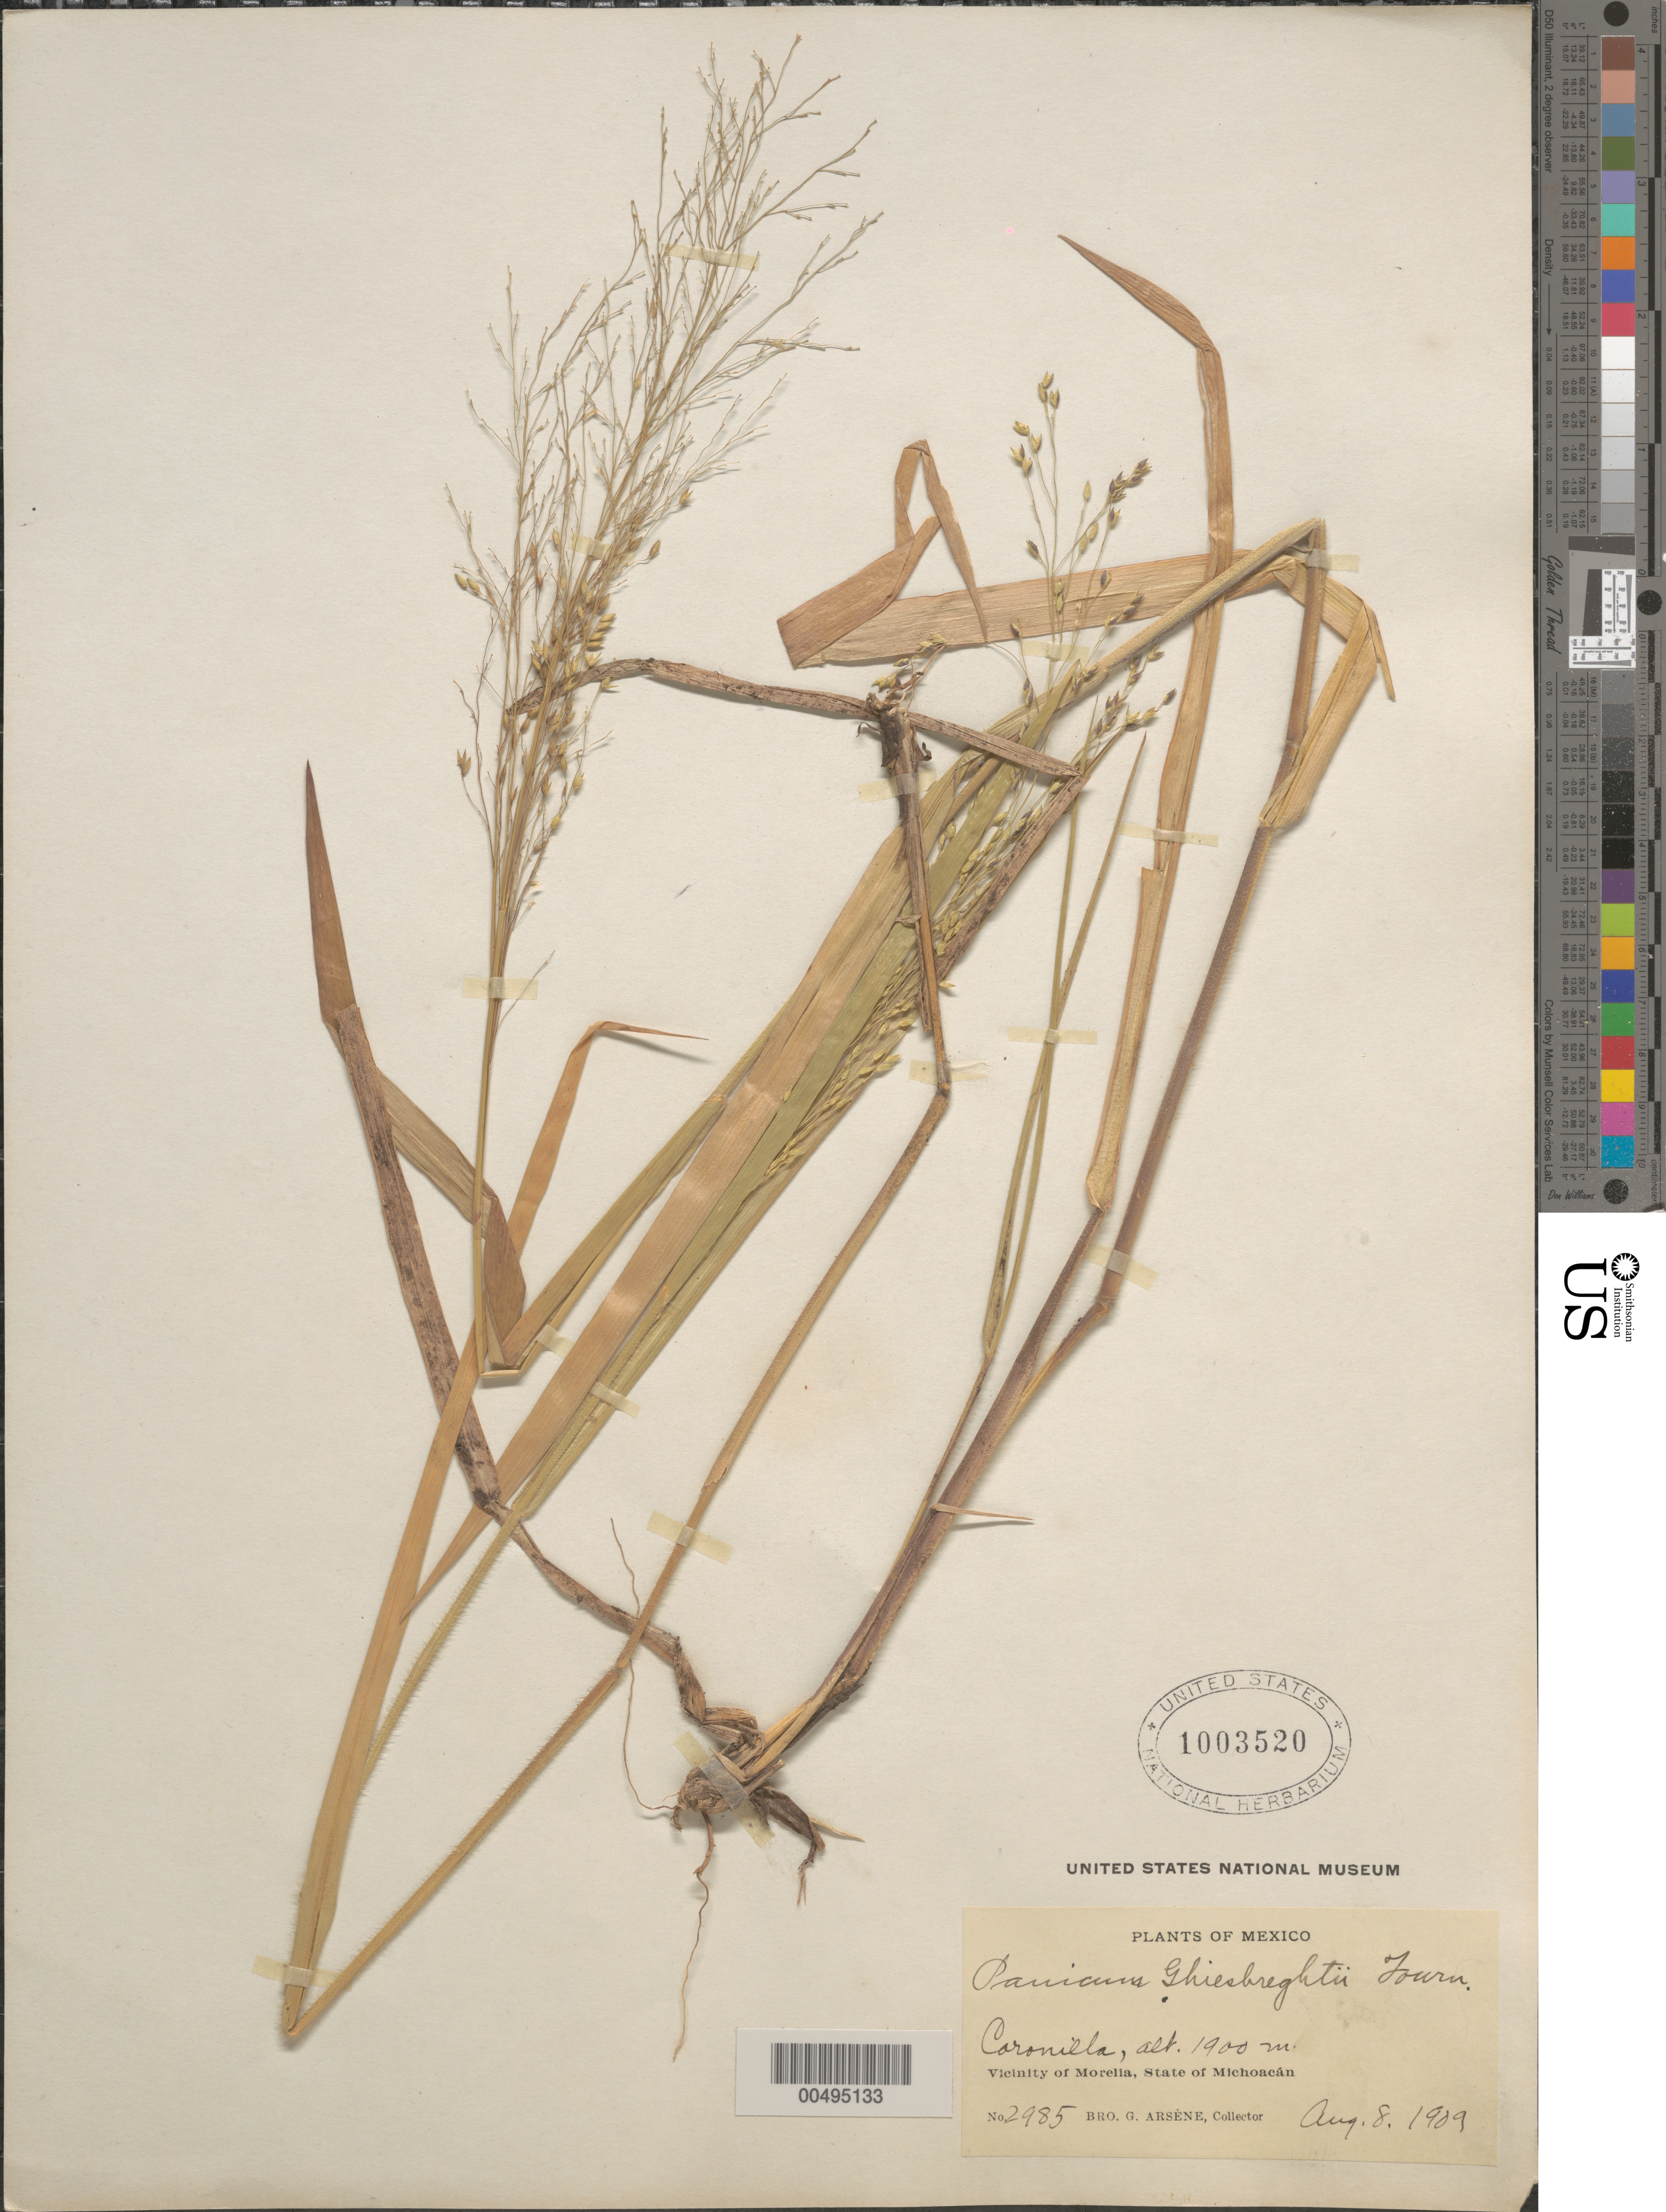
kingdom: Plantae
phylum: Tracheophyta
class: Liliopsida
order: Poales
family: Poaceae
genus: Panicum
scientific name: Panicum ghiesbreghtii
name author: E. Fourn.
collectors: Bro. G. Arsène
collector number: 2985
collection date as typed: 8 Aug 1909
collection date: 1909-08-08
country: Mexico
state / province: Michoacán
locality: Coronilla, vicinity of Morelia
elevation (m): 1900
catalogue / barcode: US 1003520